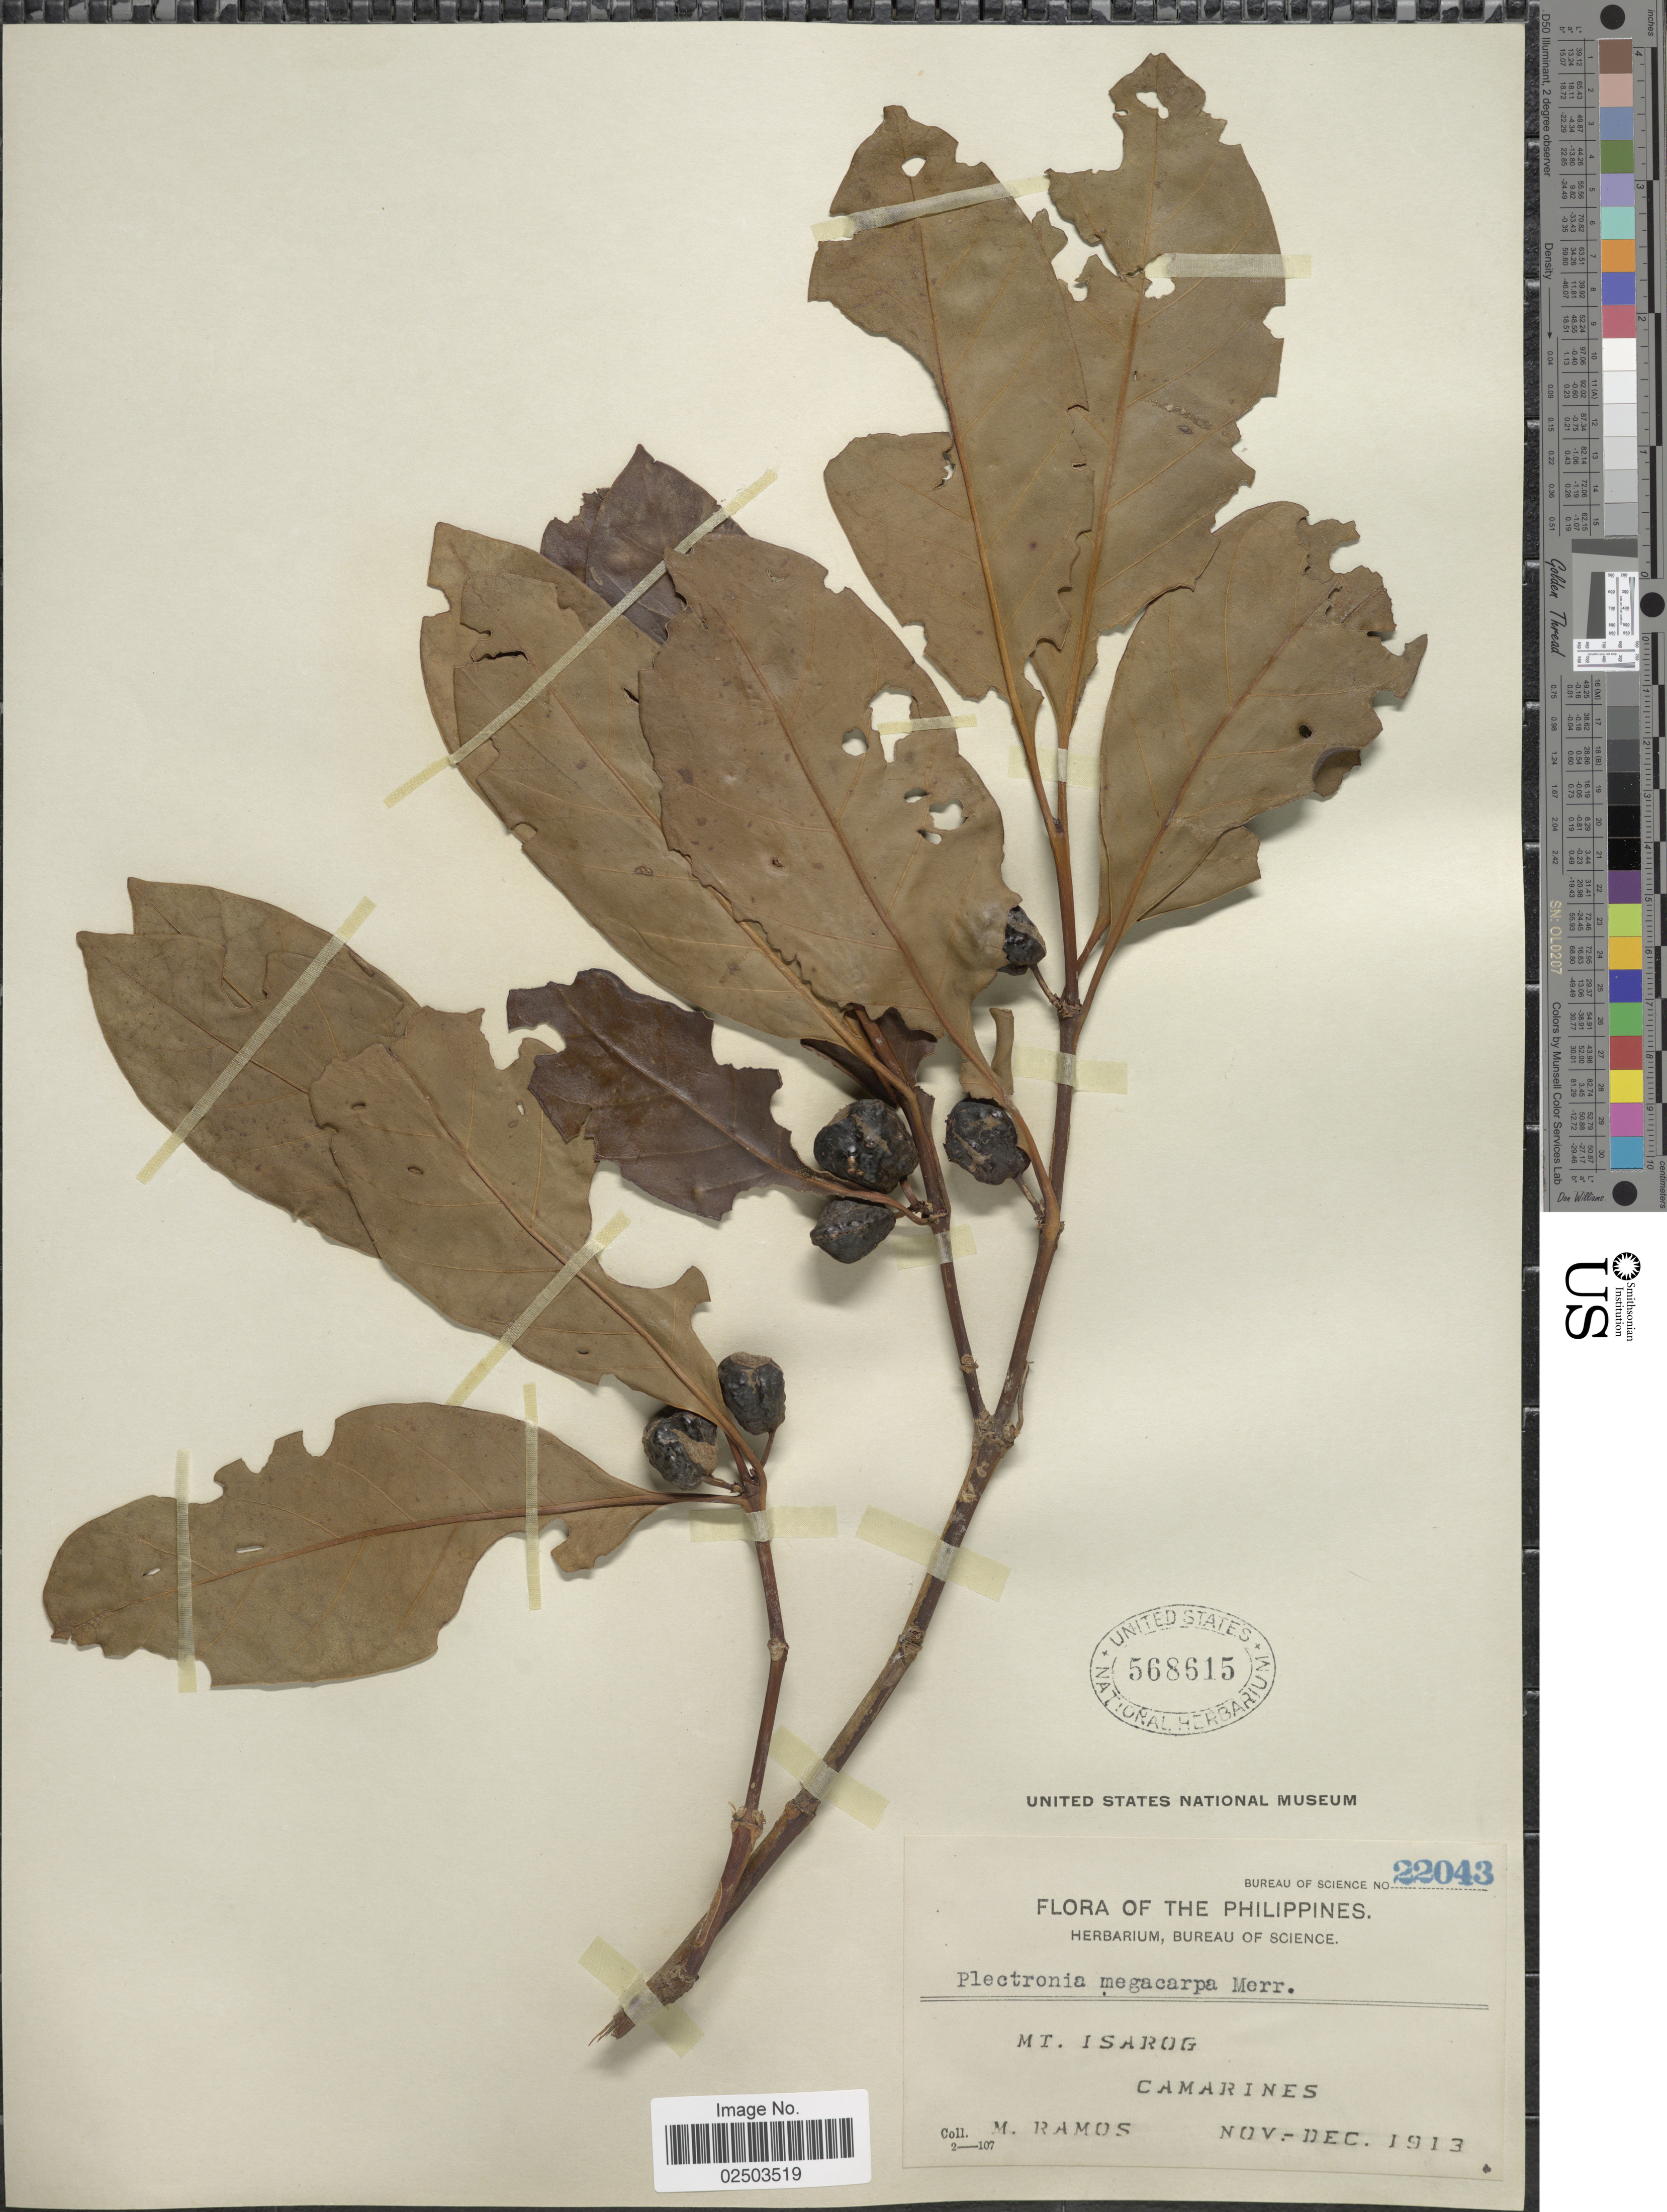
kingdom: Plantae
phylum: Tracheophyta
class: Magnoliopsida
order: Gentianales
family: Rubiaceae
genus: Canthium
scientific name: Canthium megacarpum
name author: (Merr.) Merr.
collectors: M. Ramos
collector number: Bureau of Science 22043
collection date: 1913-11/1913-12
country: Philippines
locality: Mt. Isarog, Camarines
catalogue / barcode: US 568615